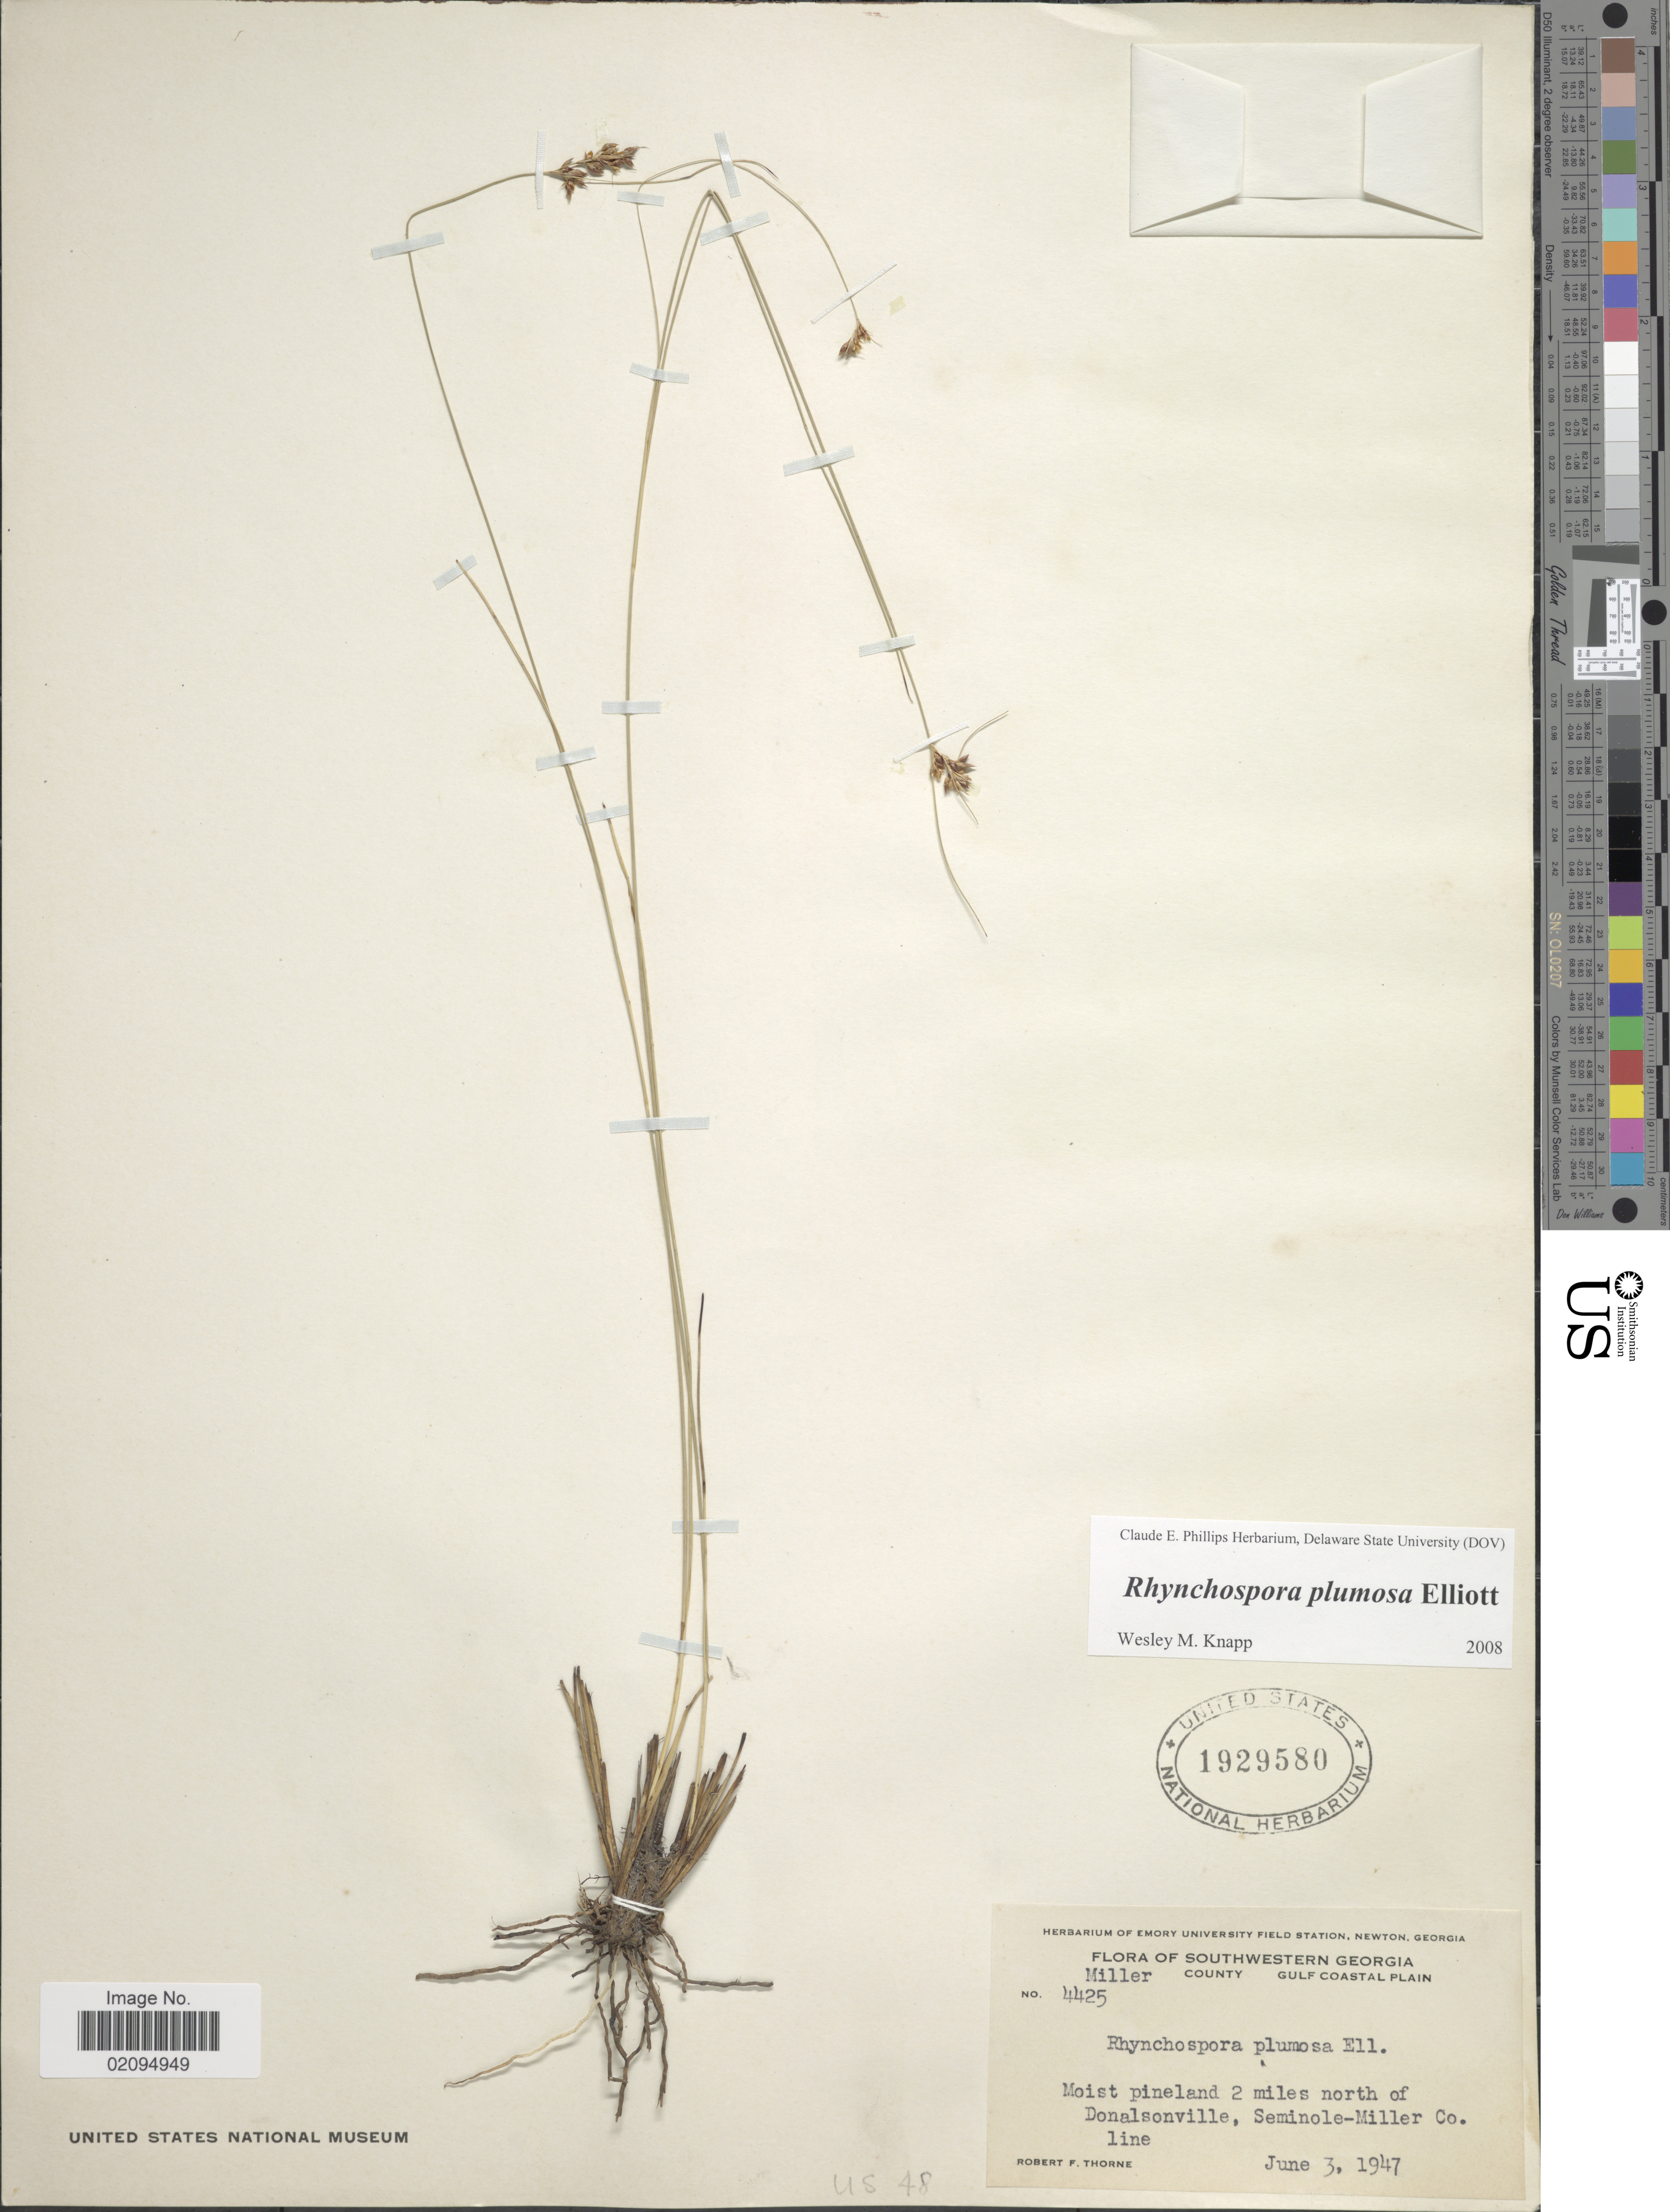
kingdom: Plantae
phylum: Tracheophyta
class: Liliopsida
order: Poales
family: Cyperaceae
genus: Rhynchospora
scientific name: Rhynchospora plumosa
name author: Elliott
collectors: R. F. Thorne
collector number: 4425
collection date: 1947-06-03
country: United States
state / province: Georgia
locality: Southwestern Georgia. Miller County. Gulf Coastal Plain. 2 miles north of Donalsonville, Seminole-Miller Co. line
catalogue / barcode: US 1929580